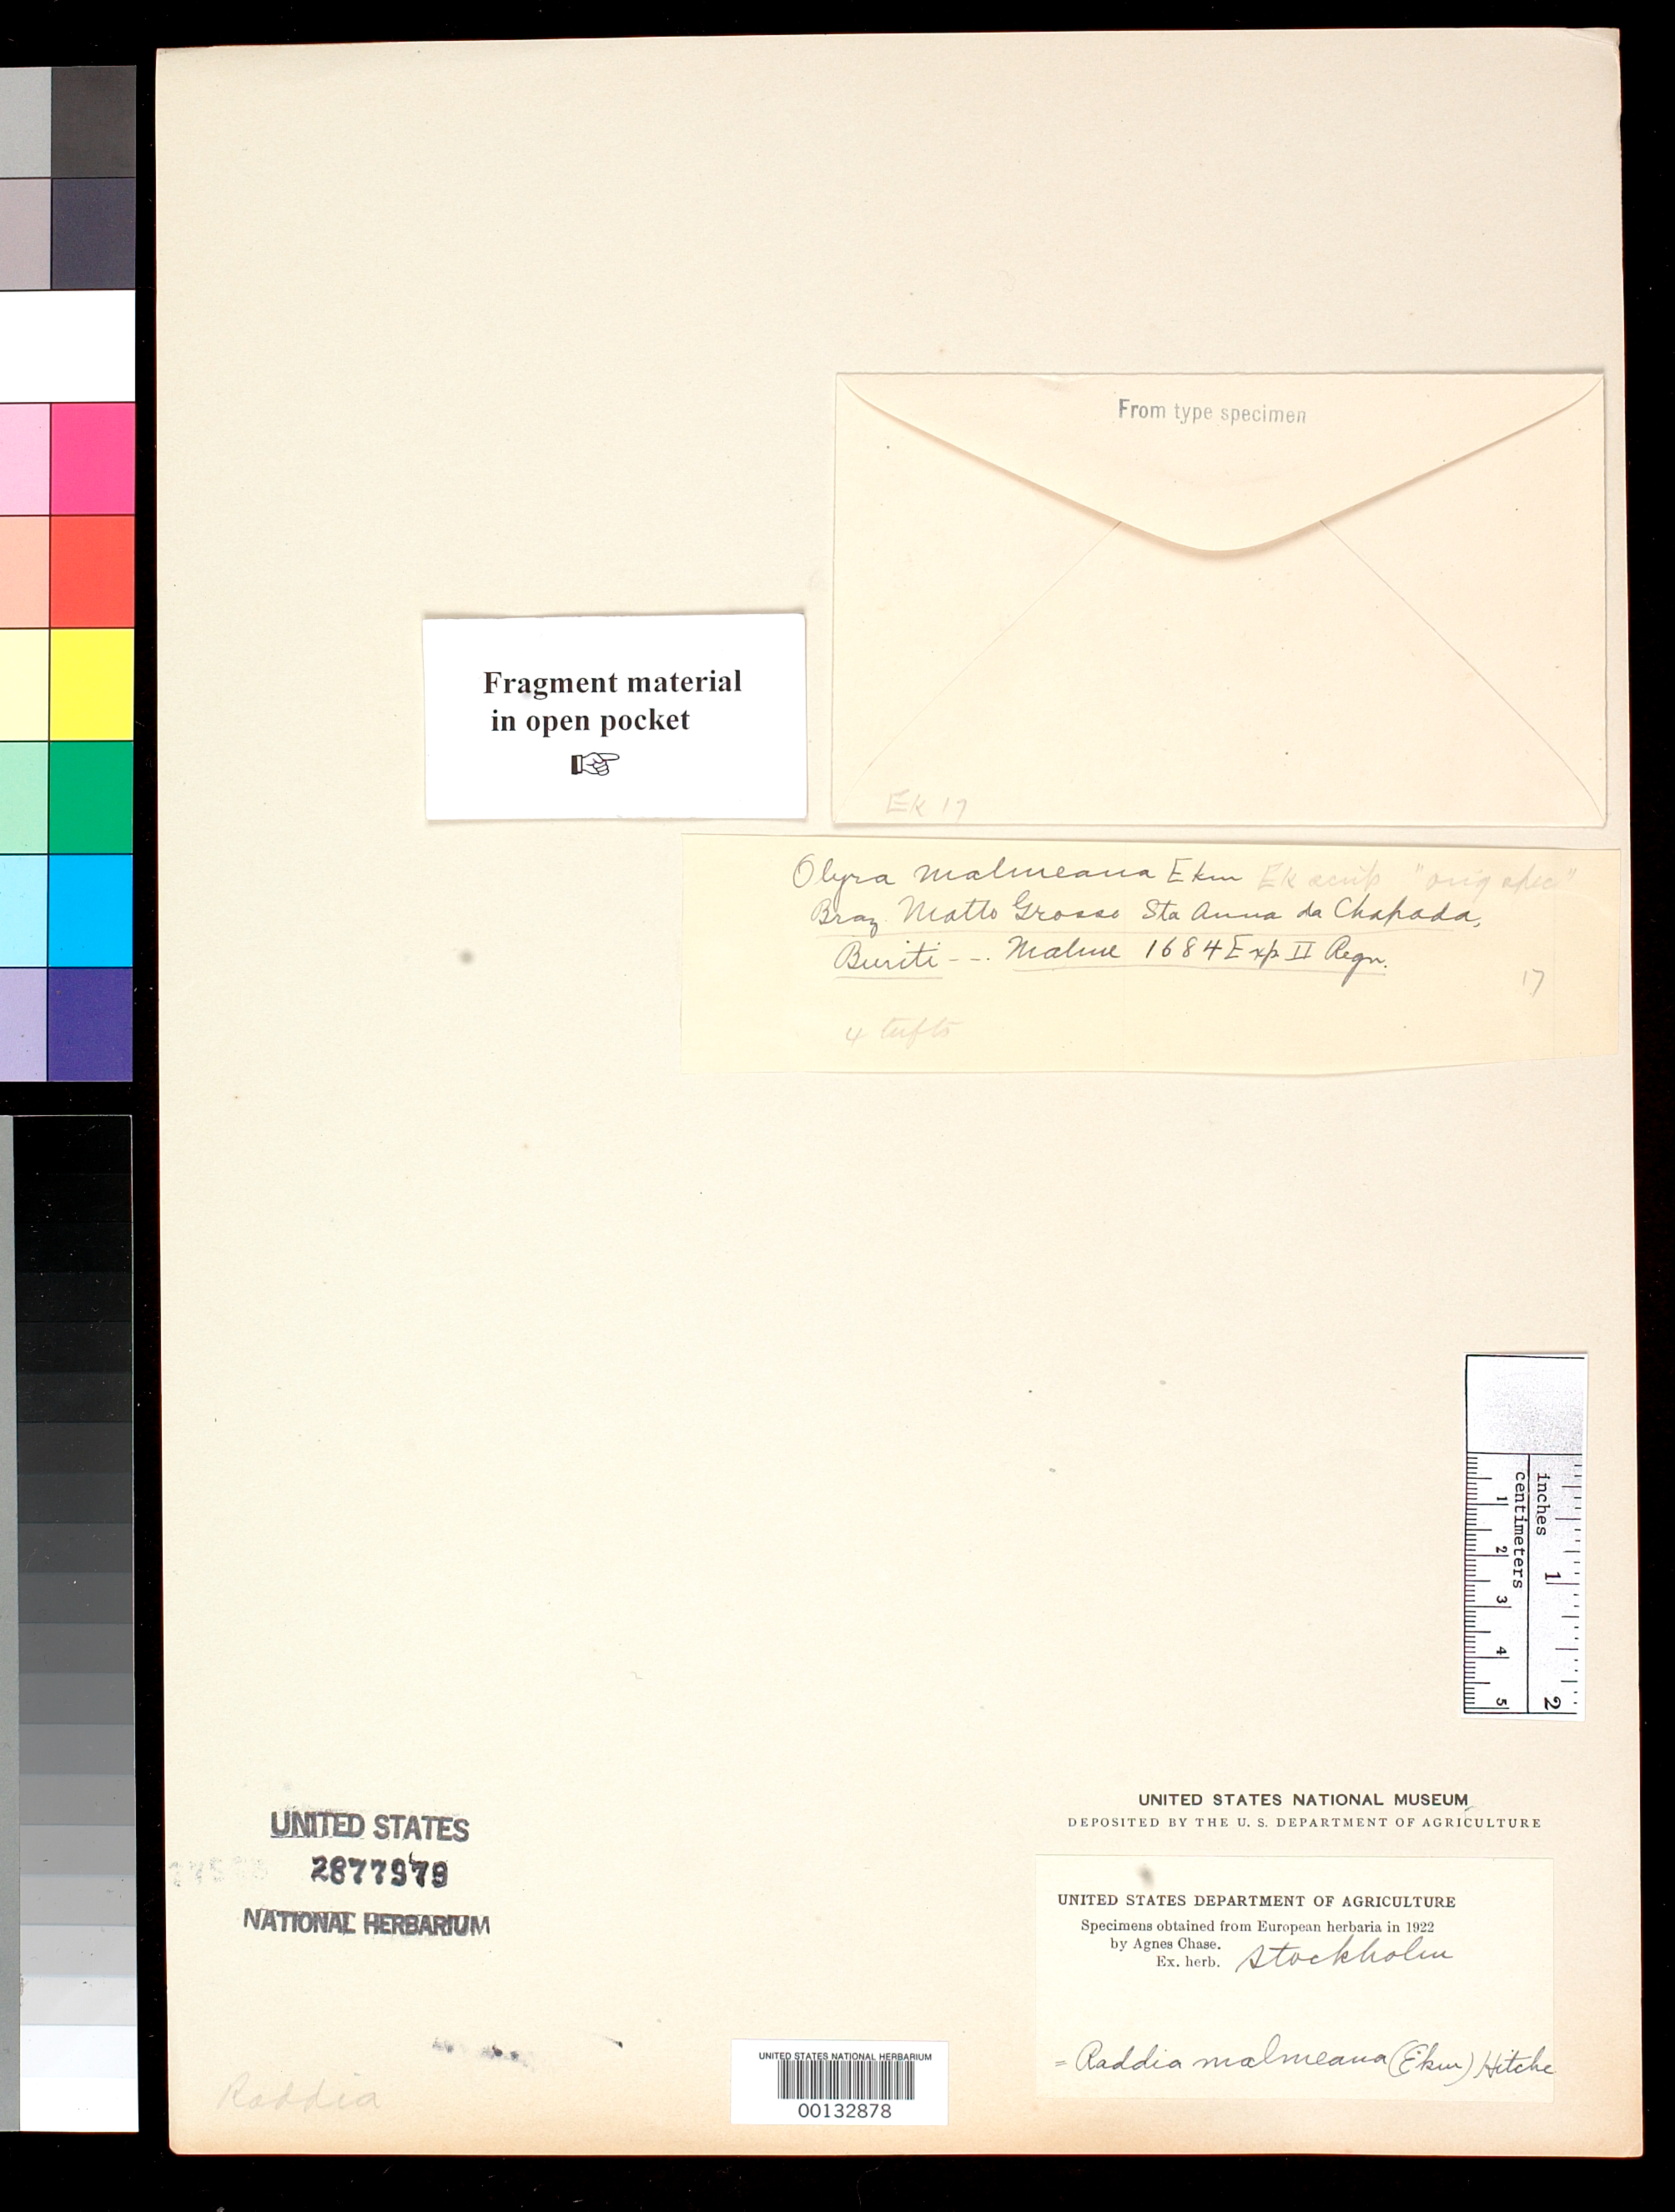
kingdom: Plantae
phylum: Tracheophyta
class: Liliopsida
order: Poales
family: Poaceae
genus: Olyra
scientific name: Olyra malmeana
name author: Ekman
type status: Type Fragment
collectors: G. O. A. Malme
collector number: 1684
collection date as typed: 1894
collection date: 1894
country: Brazil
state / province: Mato Grosso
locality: Santa Anna da Chapada, Buriti.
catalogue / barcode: US 2877979